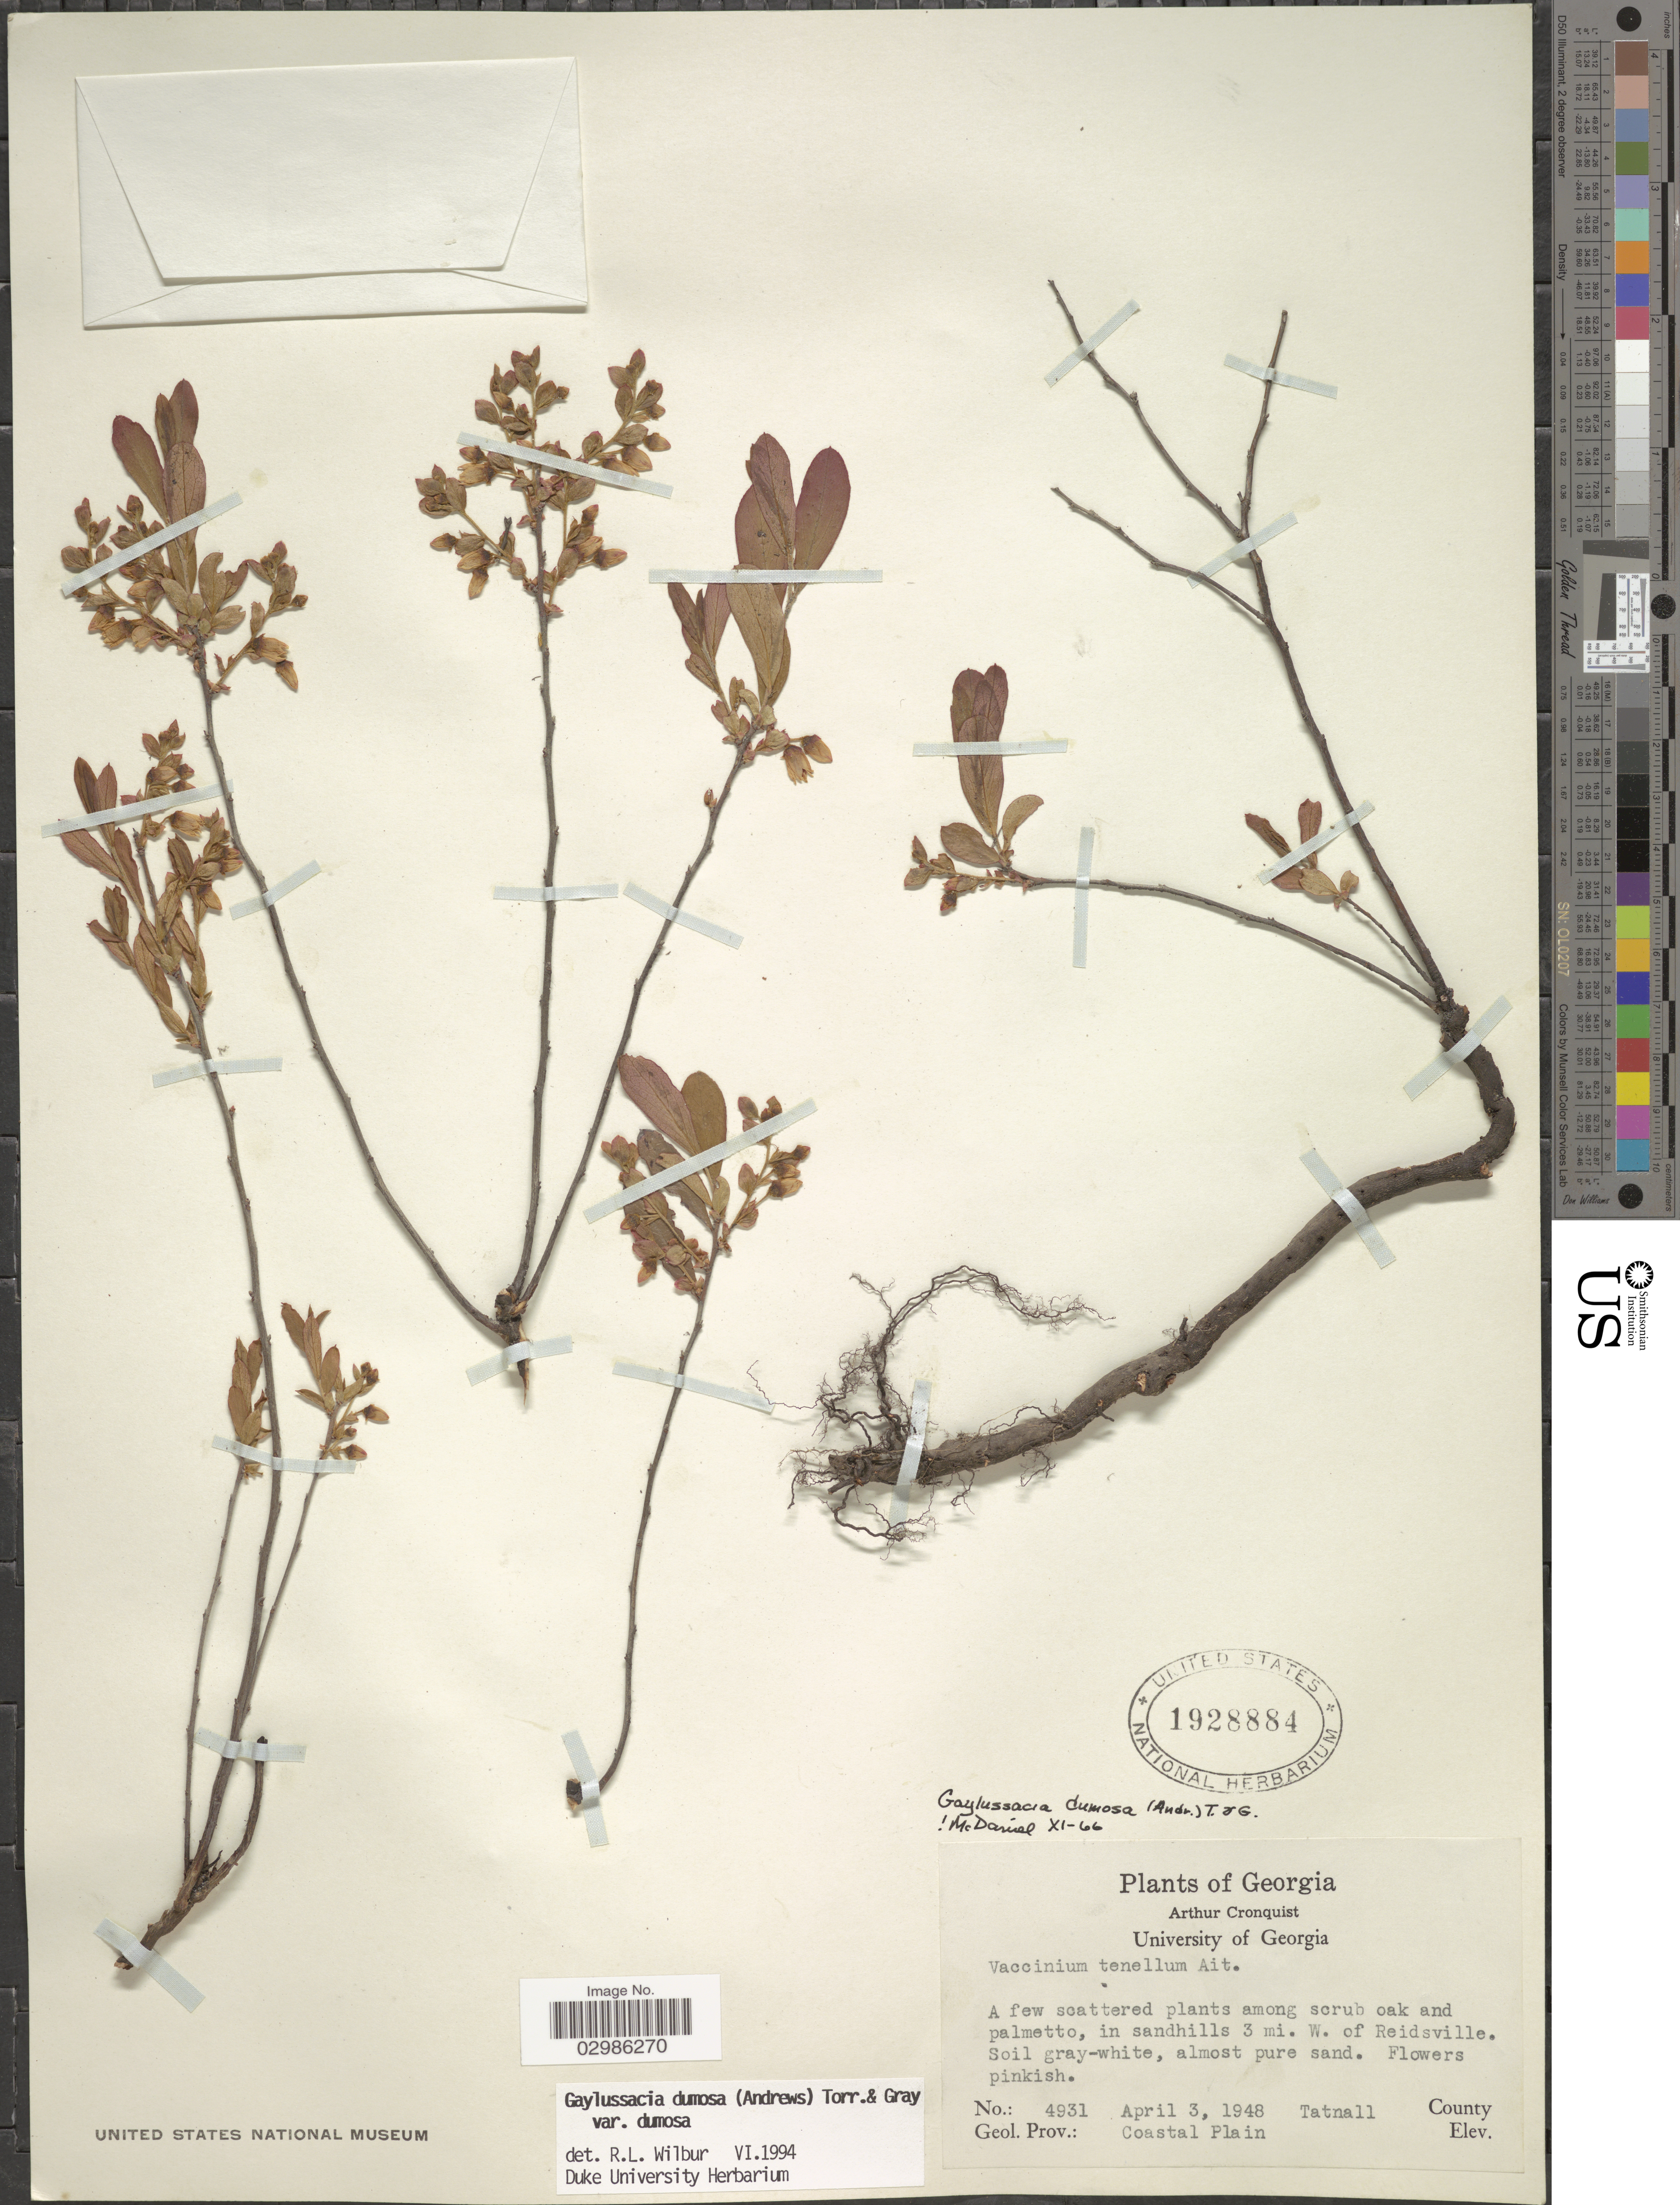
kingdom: Plantae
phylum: Tracheophyta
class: Magnoliopsida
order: Ericales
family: Ericaceae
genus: Gaylussacia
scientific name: Gaylussacia dumosa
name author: (Andrews) Torr. & A. Gray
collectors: A. J. Cronquist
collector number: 4931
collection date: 1948-04-03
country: United States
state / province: Georgia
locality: In sandhills 3 mi. W. of Reidsville. Tatnall County. Geol. Prov.: Coastal Plain.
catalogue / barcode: US 1928884